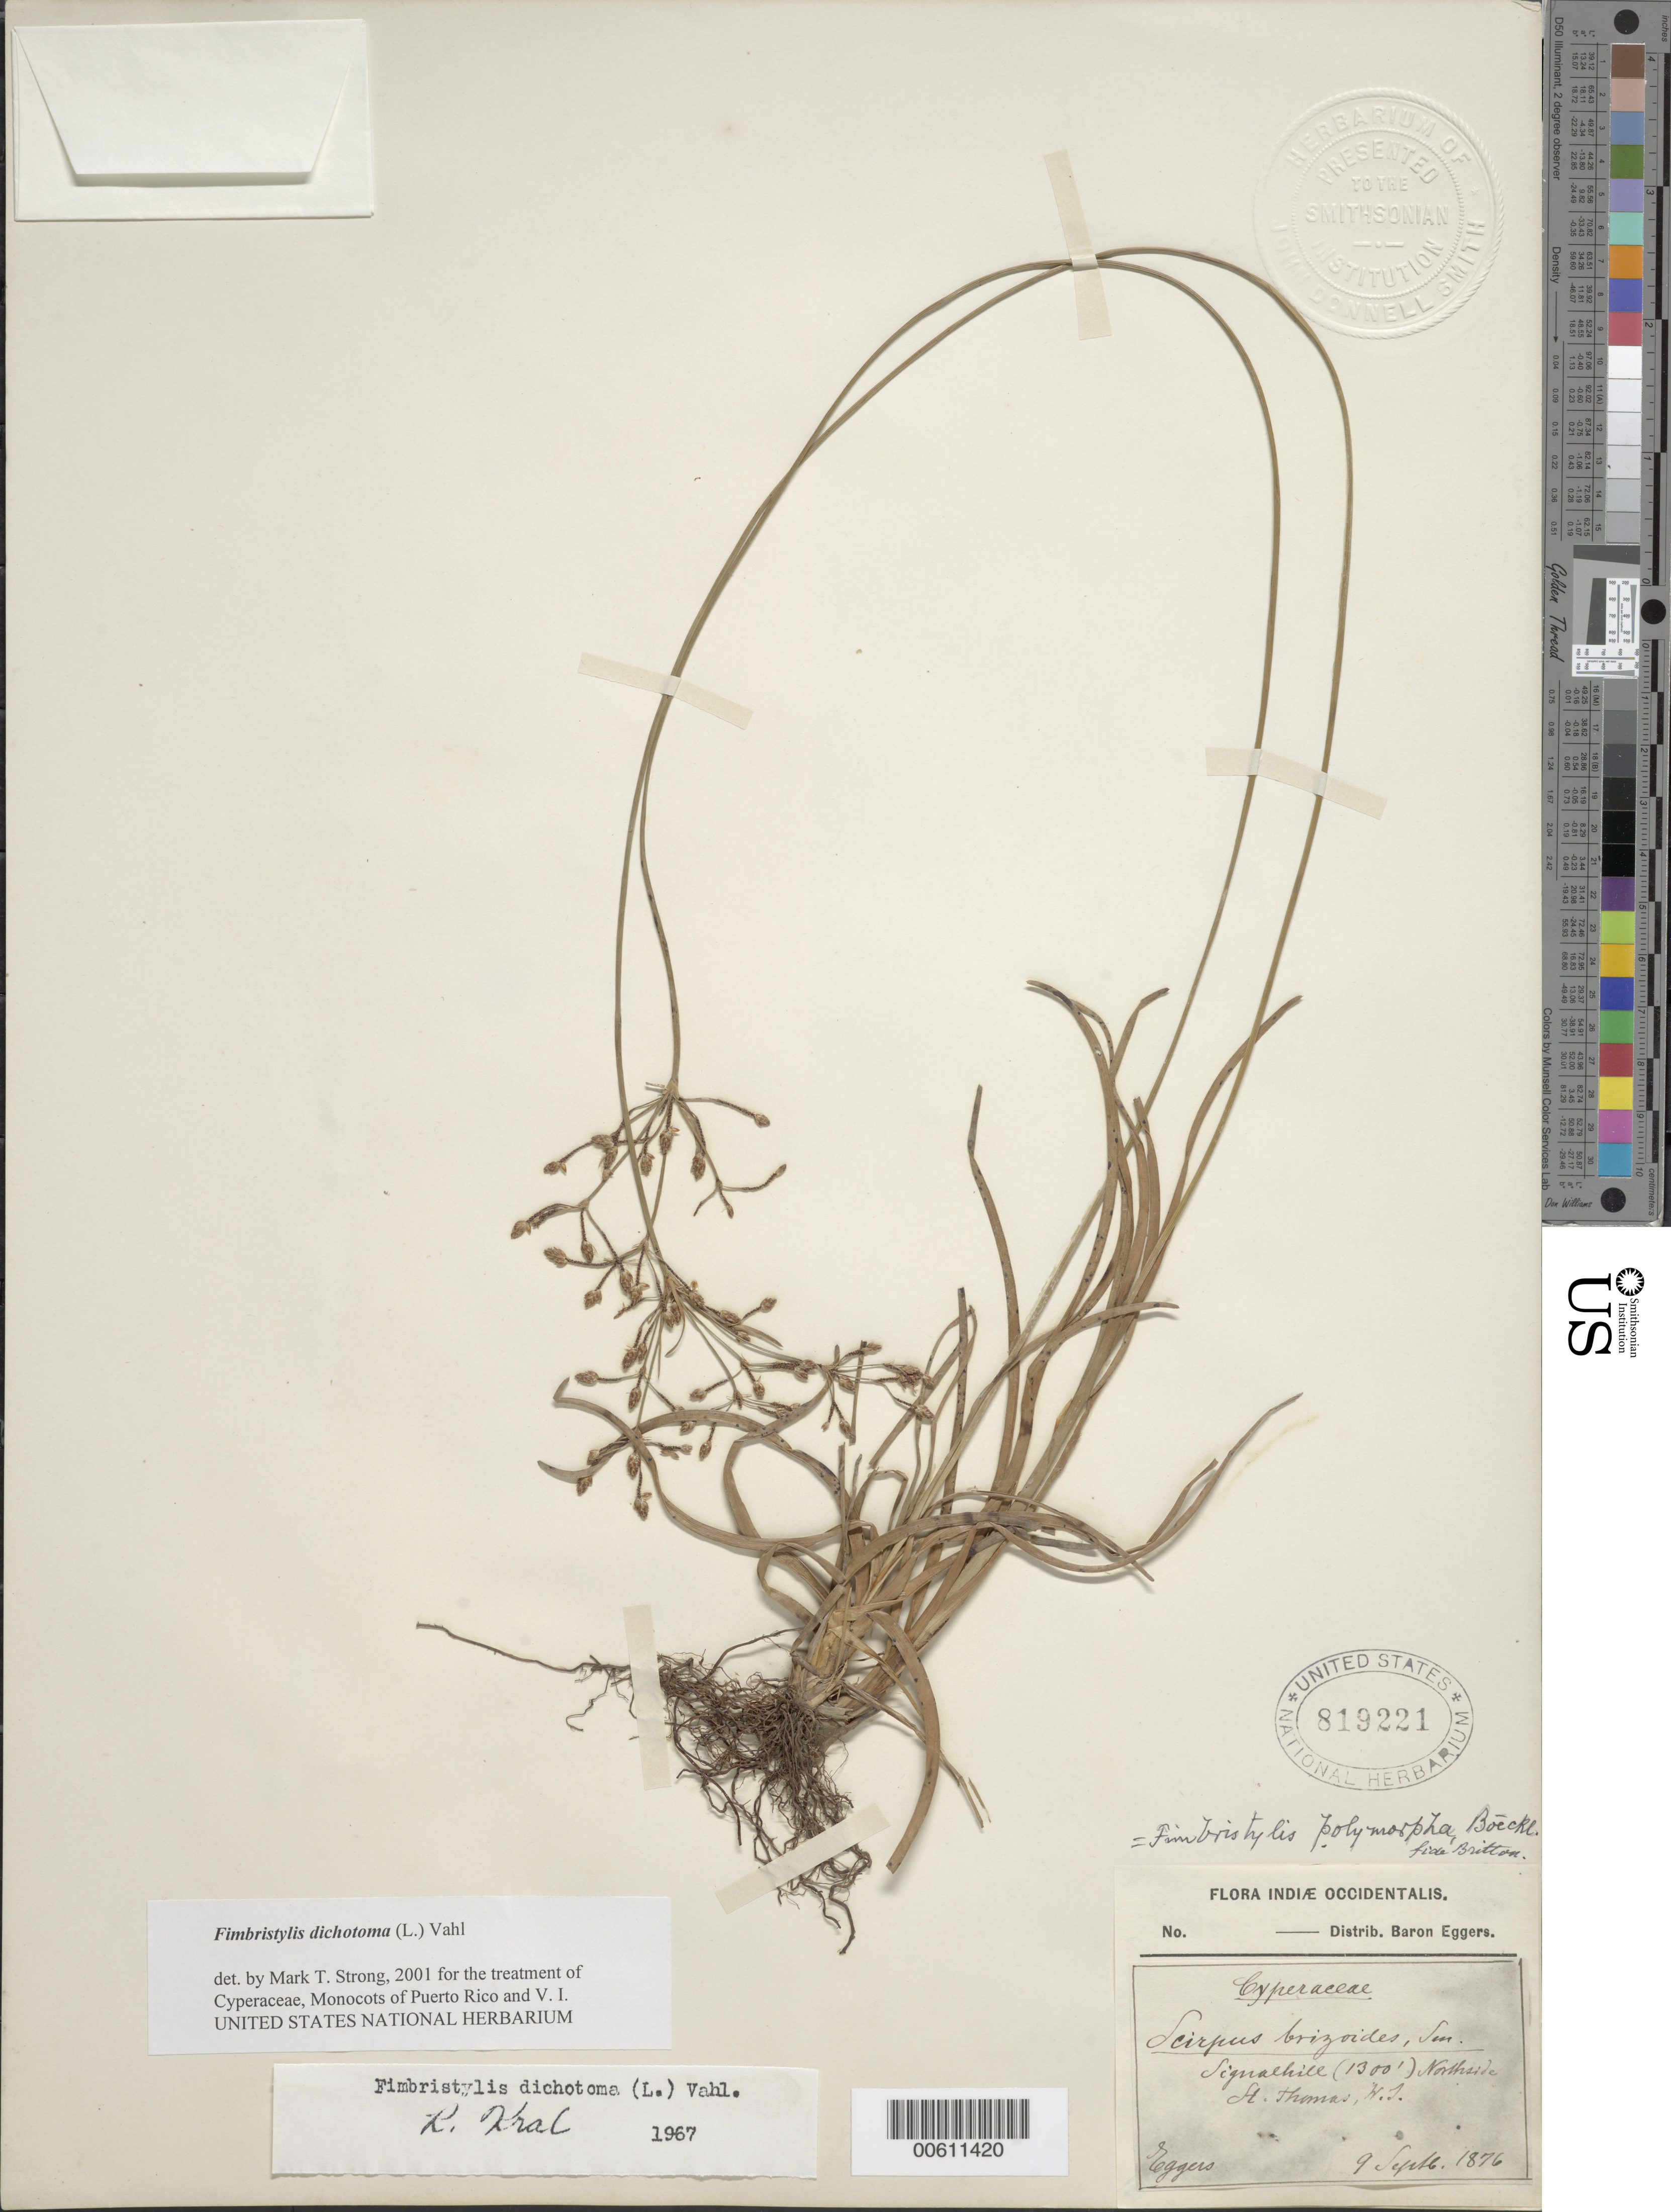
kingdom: Plantae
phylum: Tracheophyta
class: Liliopsida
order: Poales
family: Cyperaceae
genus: Fimbristylis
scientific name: Fimbristylis dichotoma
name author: (L.) Vahl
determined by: Strong, M. T., (US), Smithsonian Institution - National Museum of Natural History (UNITED STATES)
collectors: H. F. A. von Eggers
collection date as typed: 09 Sep 1876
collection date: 1876-09-09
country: U.S. Virgin Islands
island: St. Thomas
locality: St. Thomas: Signal Hill.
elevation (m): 1300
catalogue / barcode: US 819221